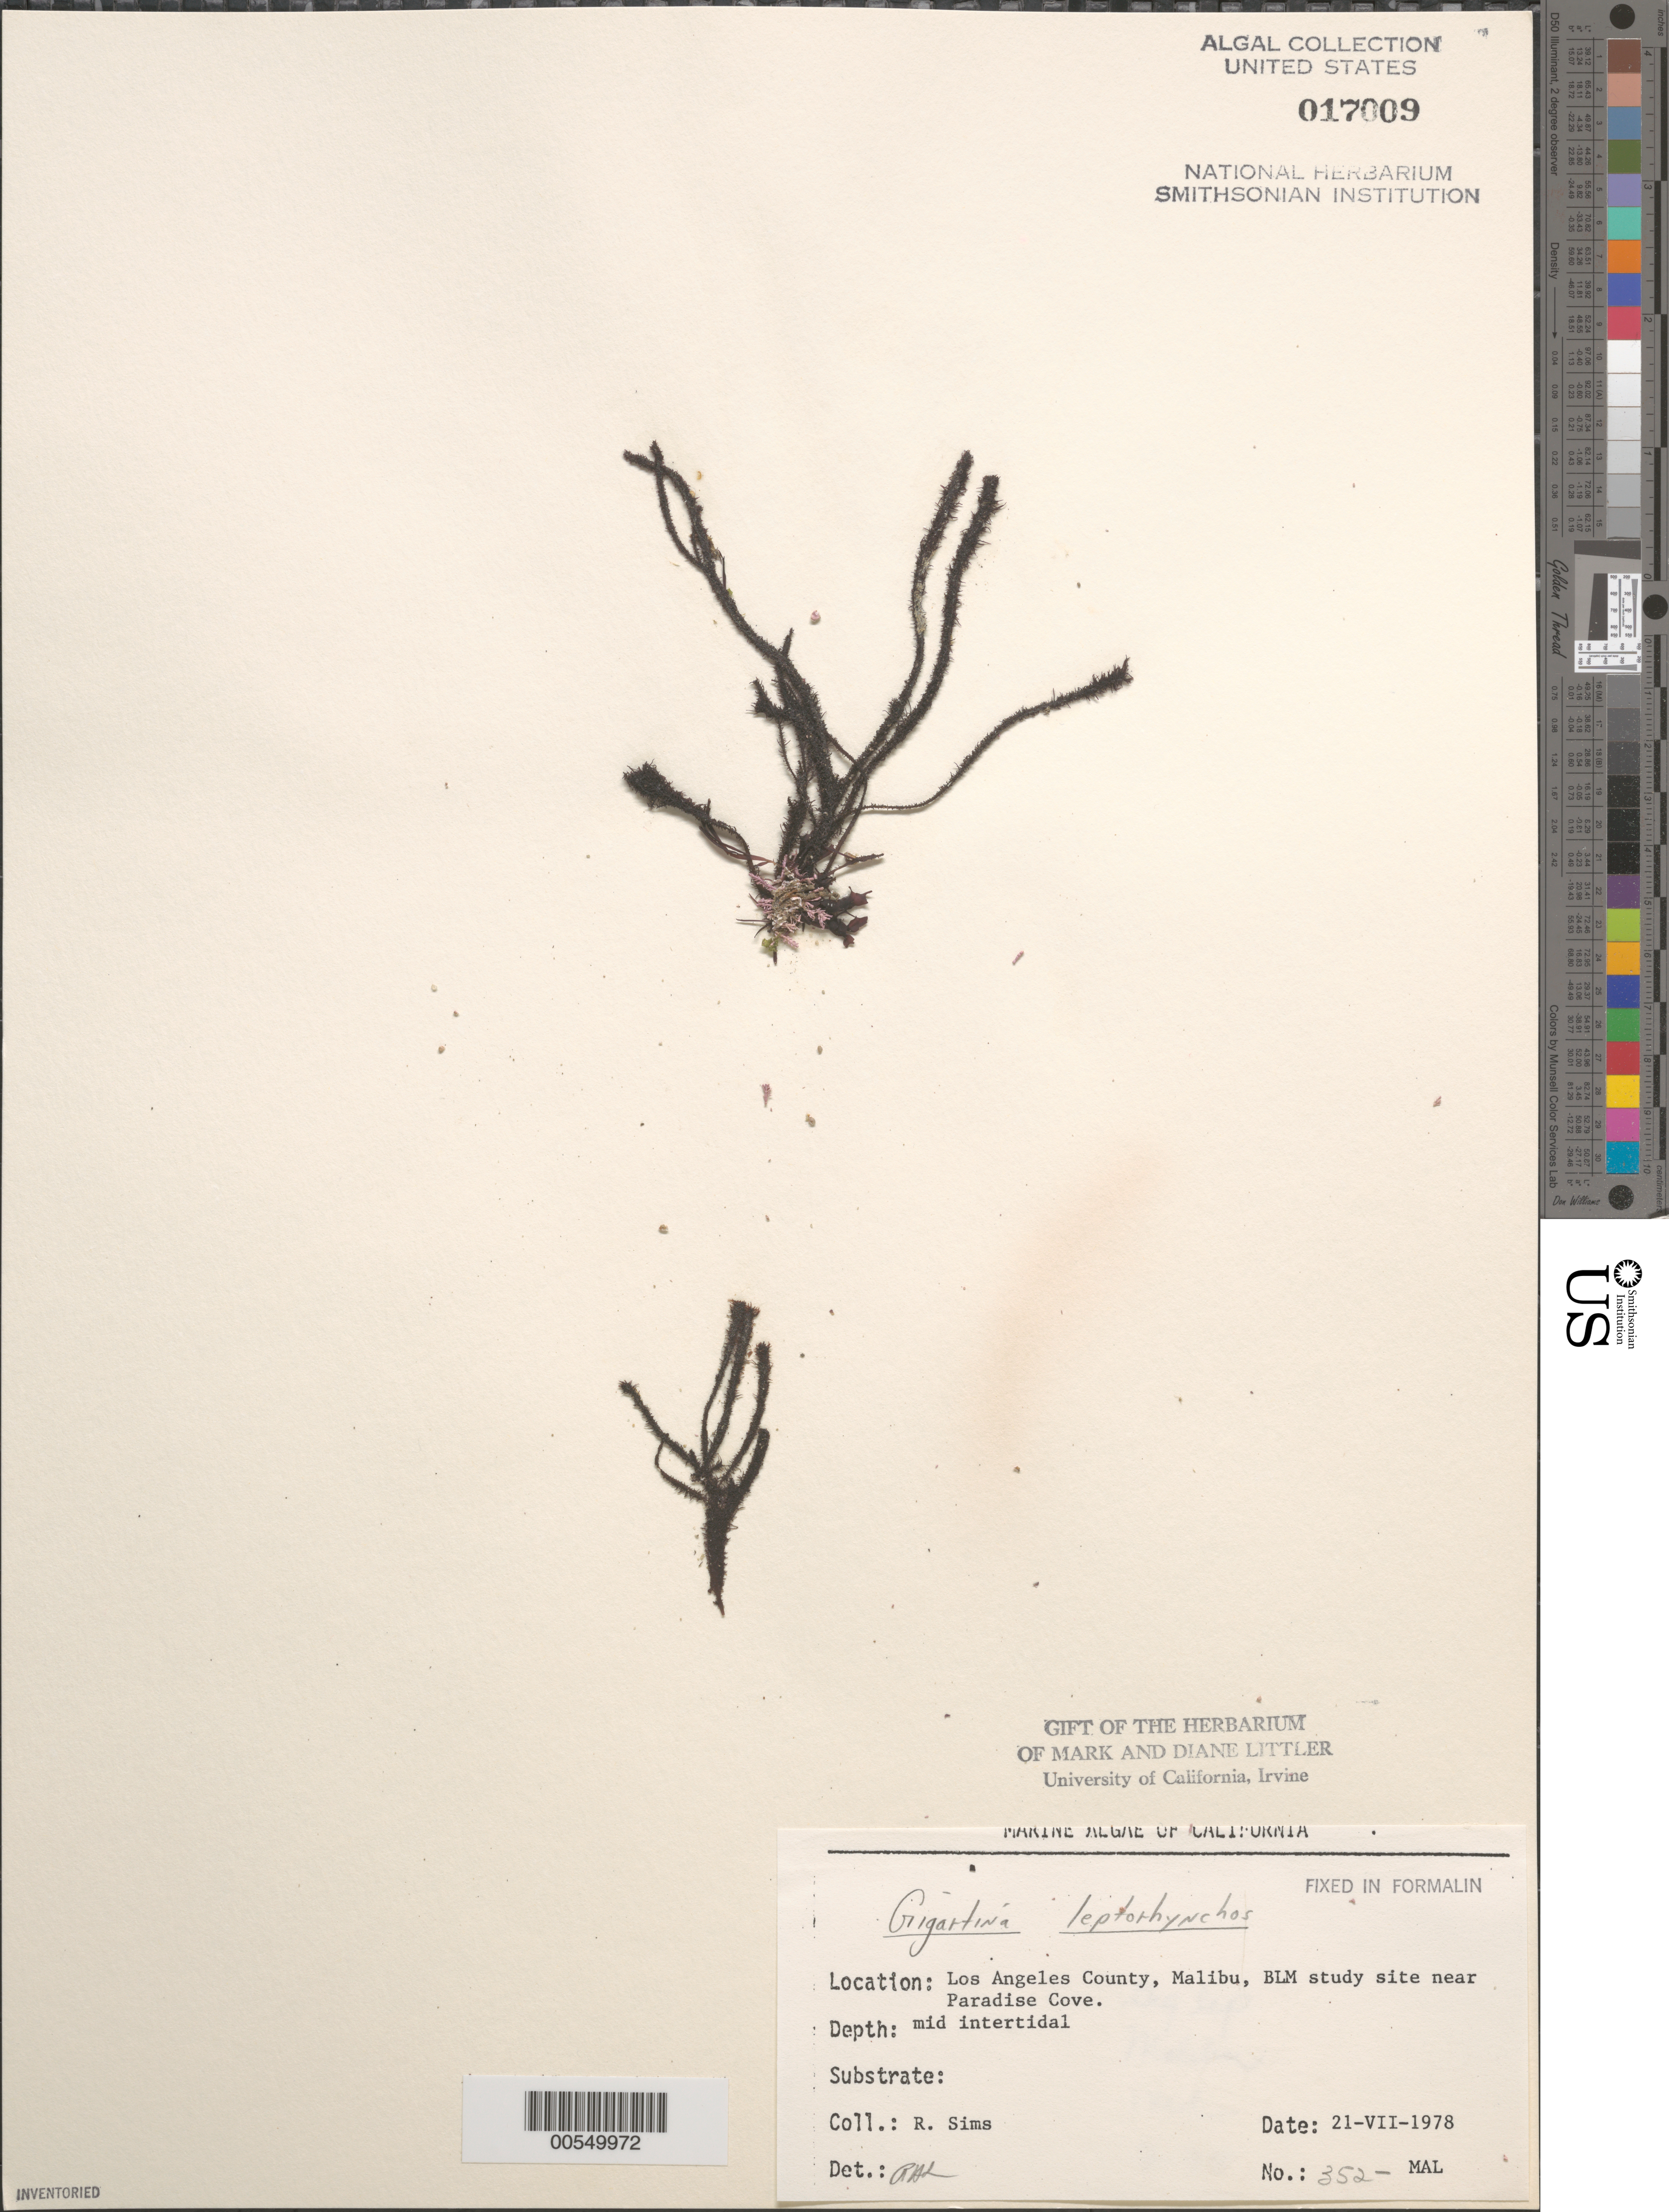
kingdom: Plantae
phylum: Rhodophyta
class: Florideophyceae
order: Gigartinales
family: Gigartinaceae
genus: Mazzaella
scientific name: Mazzaella leptorhynchos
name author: (J. Agardh) Leister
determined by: Algae name updating Project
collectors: R. H. Sims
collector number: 352-MAL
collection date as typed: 21 Jul 1978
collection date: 1978-07-21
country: United States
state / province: California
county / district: Los Angeles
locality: Malibu, near Paradise Cove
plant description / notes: BLM-SOCALBIGHT Rocky Intertidal Survey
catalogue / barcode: US 17009